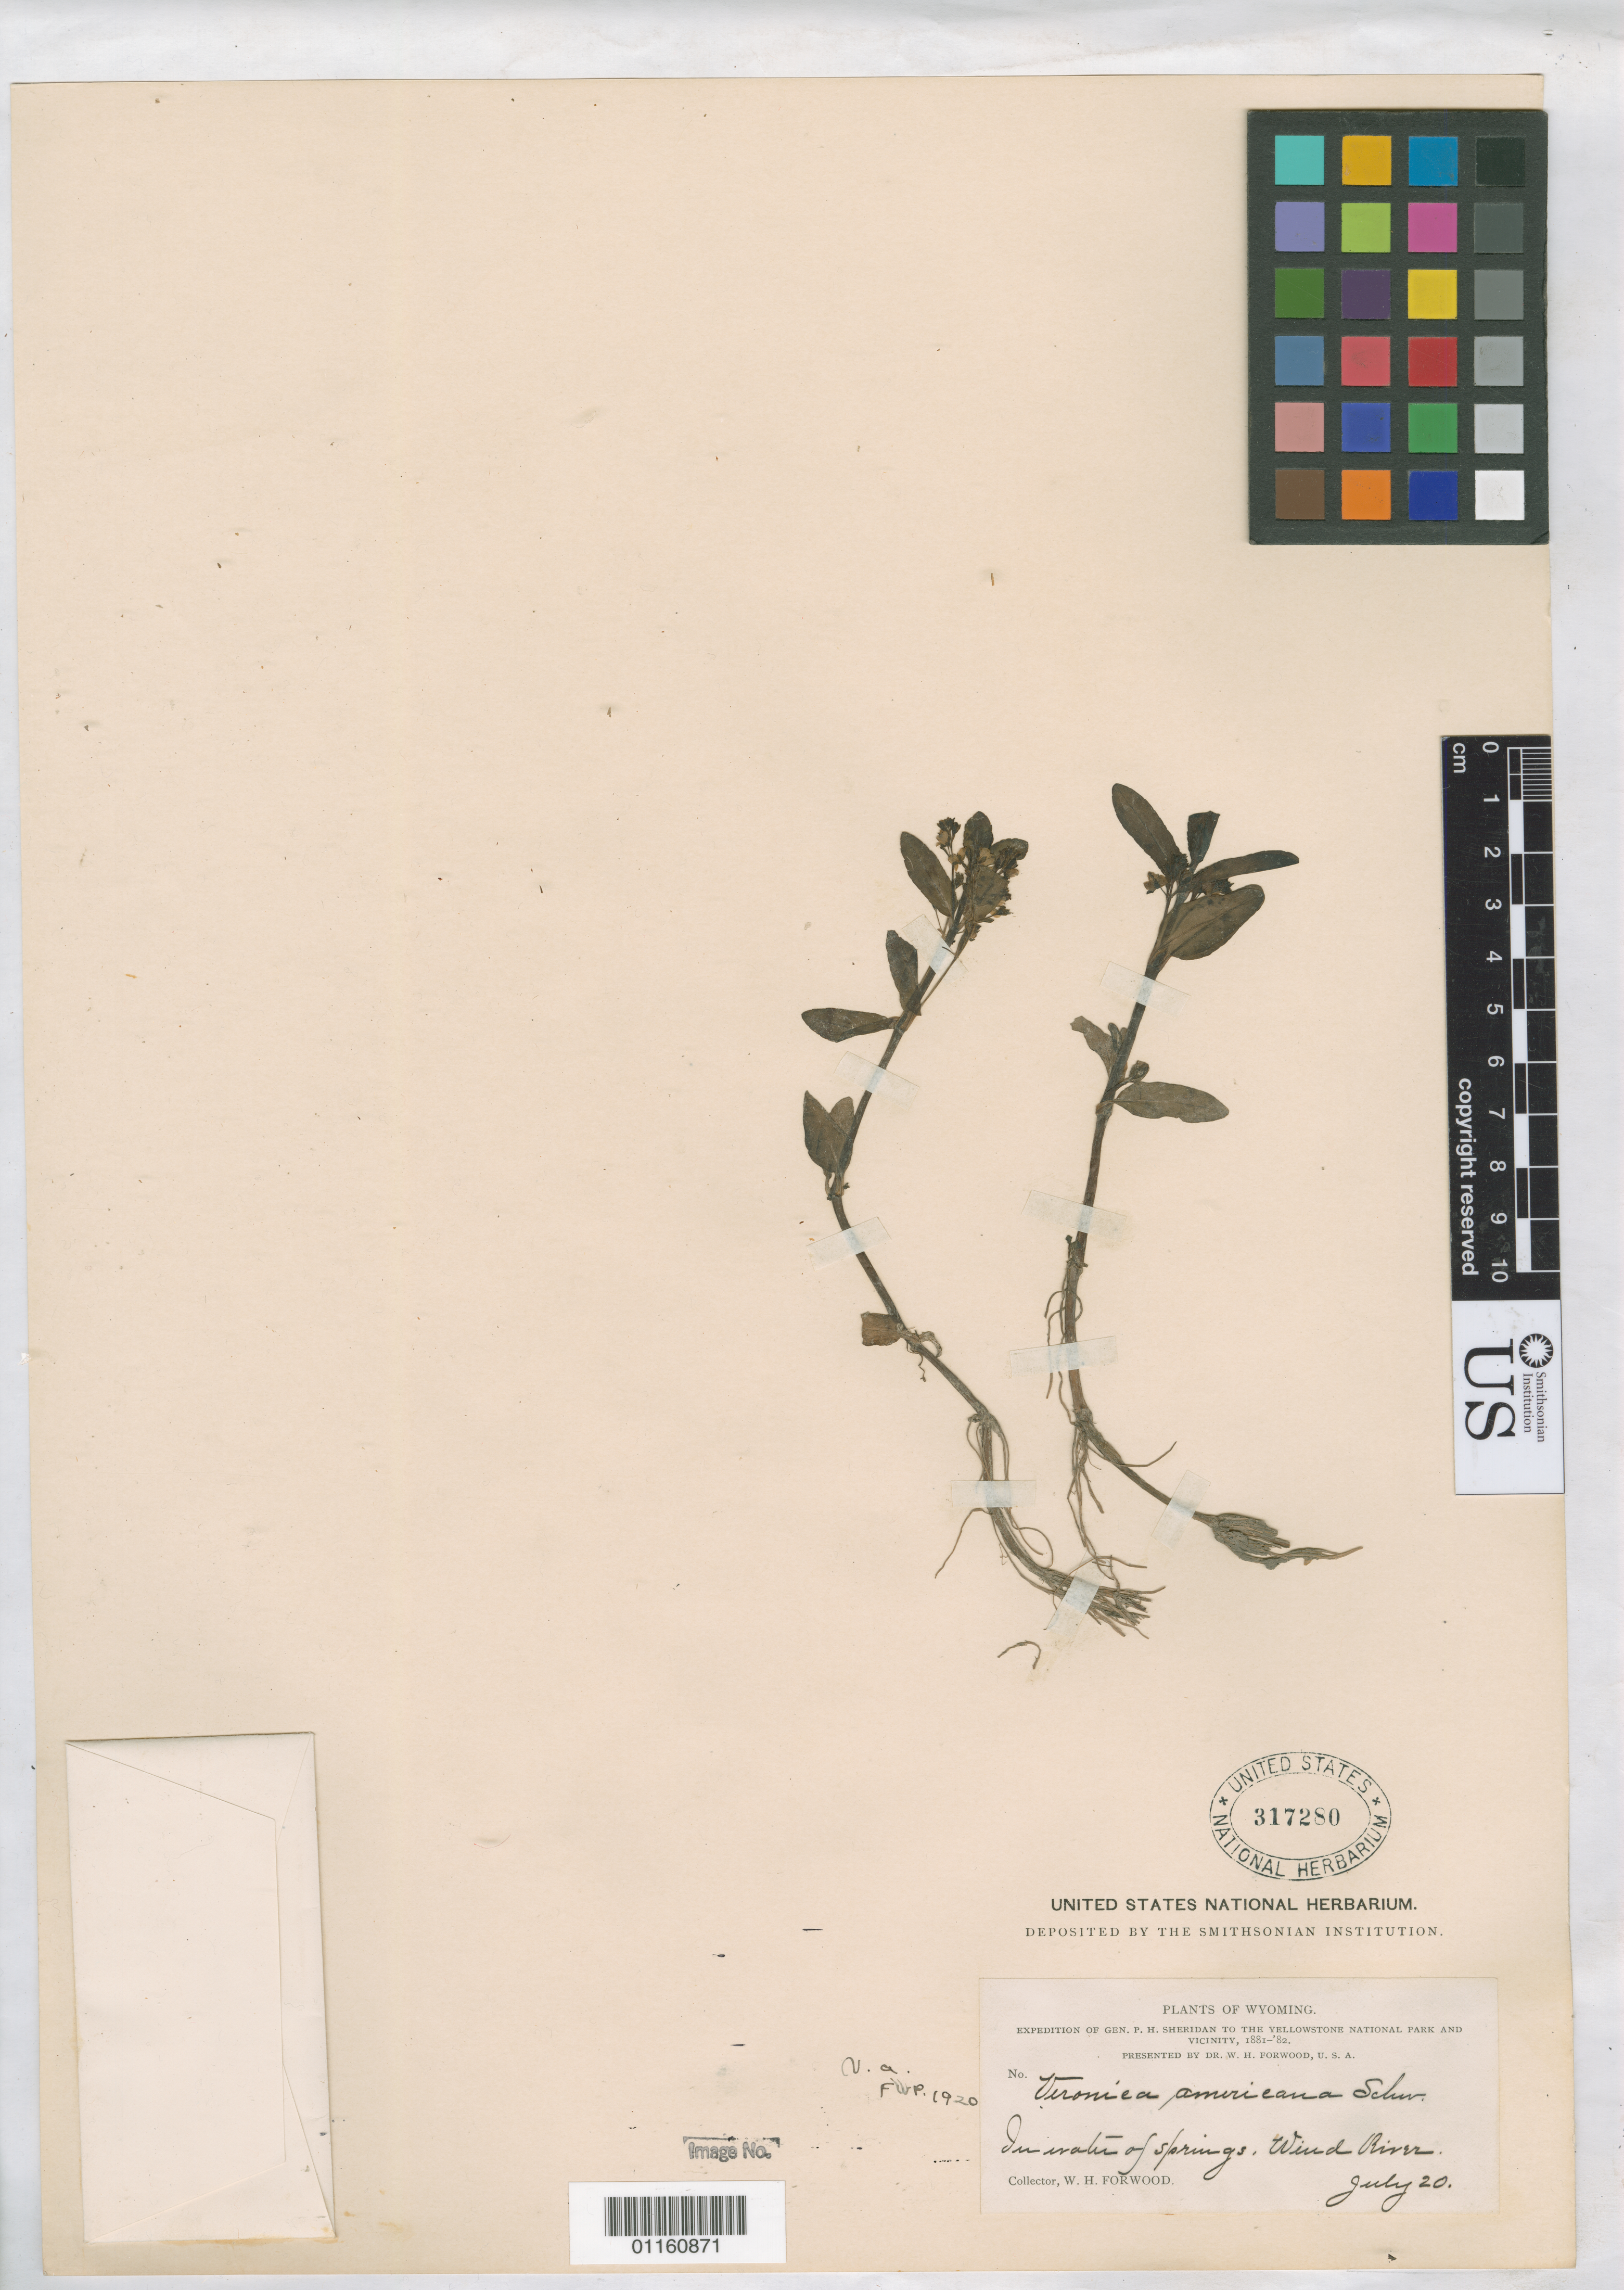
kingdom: Plantae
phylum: Tracheophyta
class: Magnoliopsida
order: Lamiales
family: Plantaginaceae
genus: Veronica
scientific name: Veronica americana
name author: Schwein. ex Benth.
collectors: W. Forwood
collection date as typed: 20 Jul 1881 or 20 Jul 1882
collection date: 1881-07-20 or 1882-07-20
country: United States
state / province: Wyoming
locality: Wind River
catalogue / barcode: US 317280